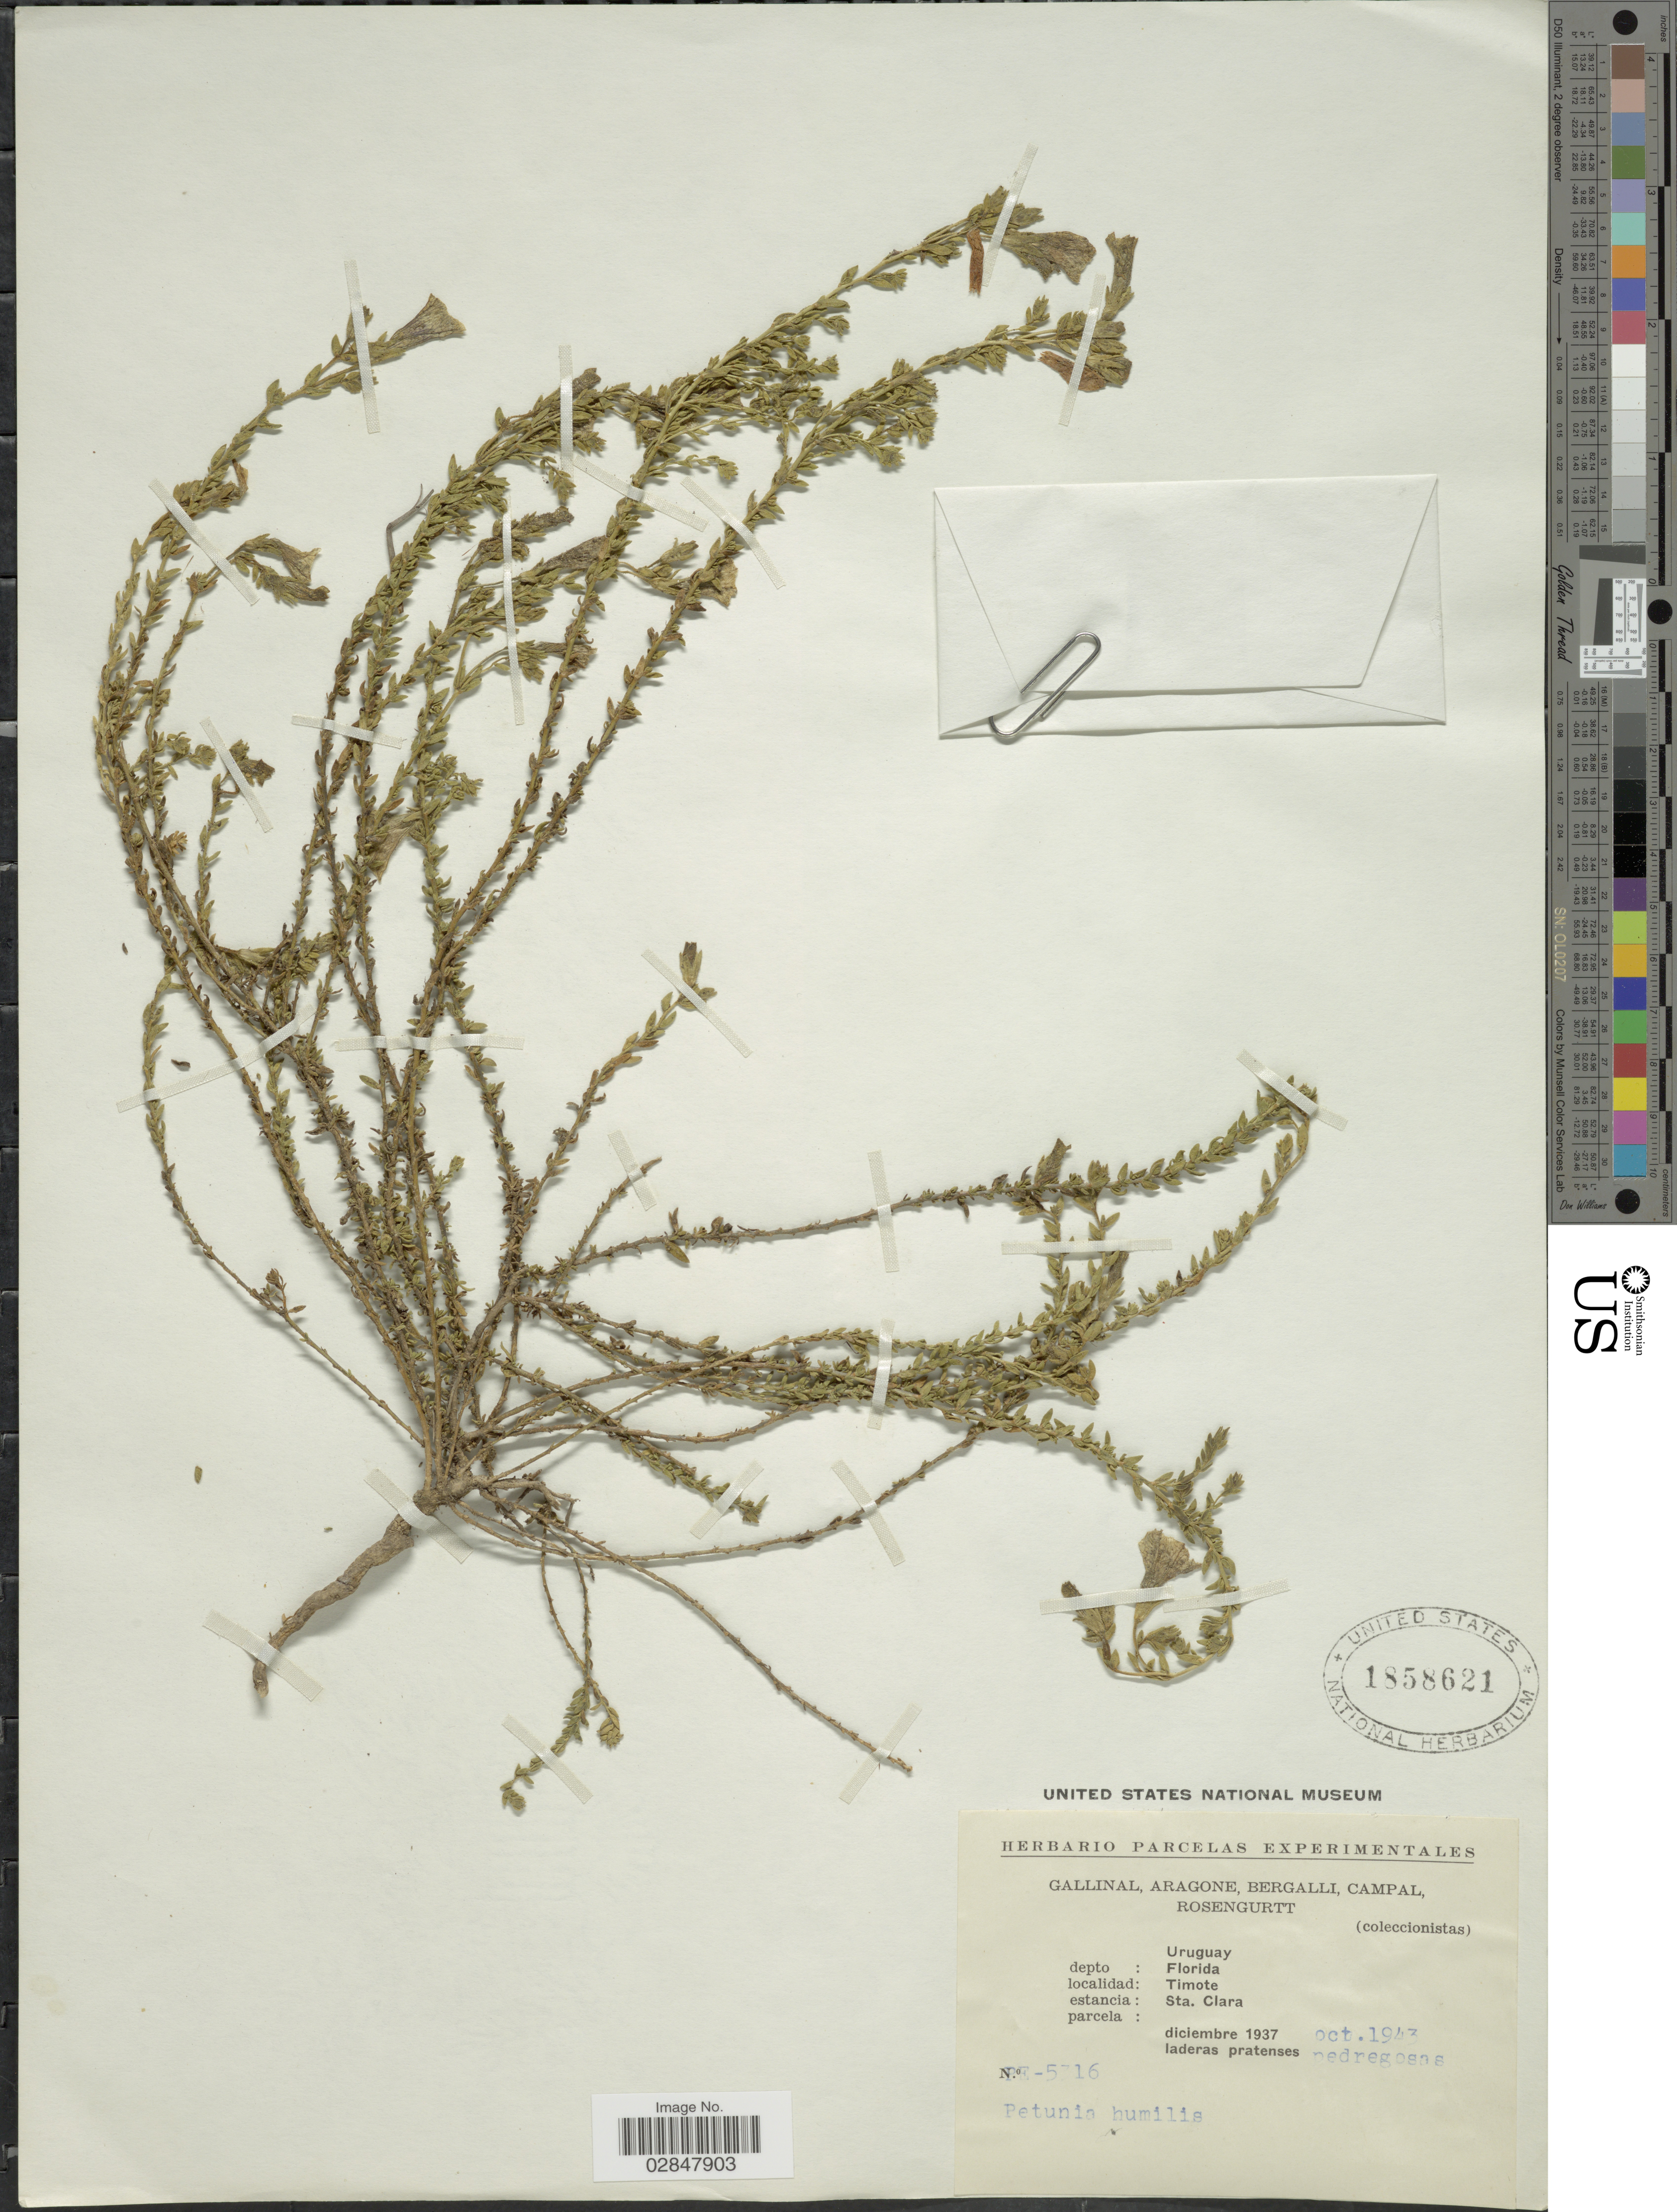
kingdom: Plantae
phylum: Tracheophyta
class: Magnoliopsida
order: Solanales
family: Solanaceae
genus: Petunia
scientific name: Petunia humilis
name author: R.E. Fr.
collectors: -. Gallinal, -- Aragone, -- Bergalli, -- Campal & Rosengurtt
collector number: PE-5716*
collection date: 1937-12/1943-10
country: Uruguay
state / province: Florida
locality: Depto. Florida, Timote, estancia Sta. Clara.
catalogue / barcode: US 1858621